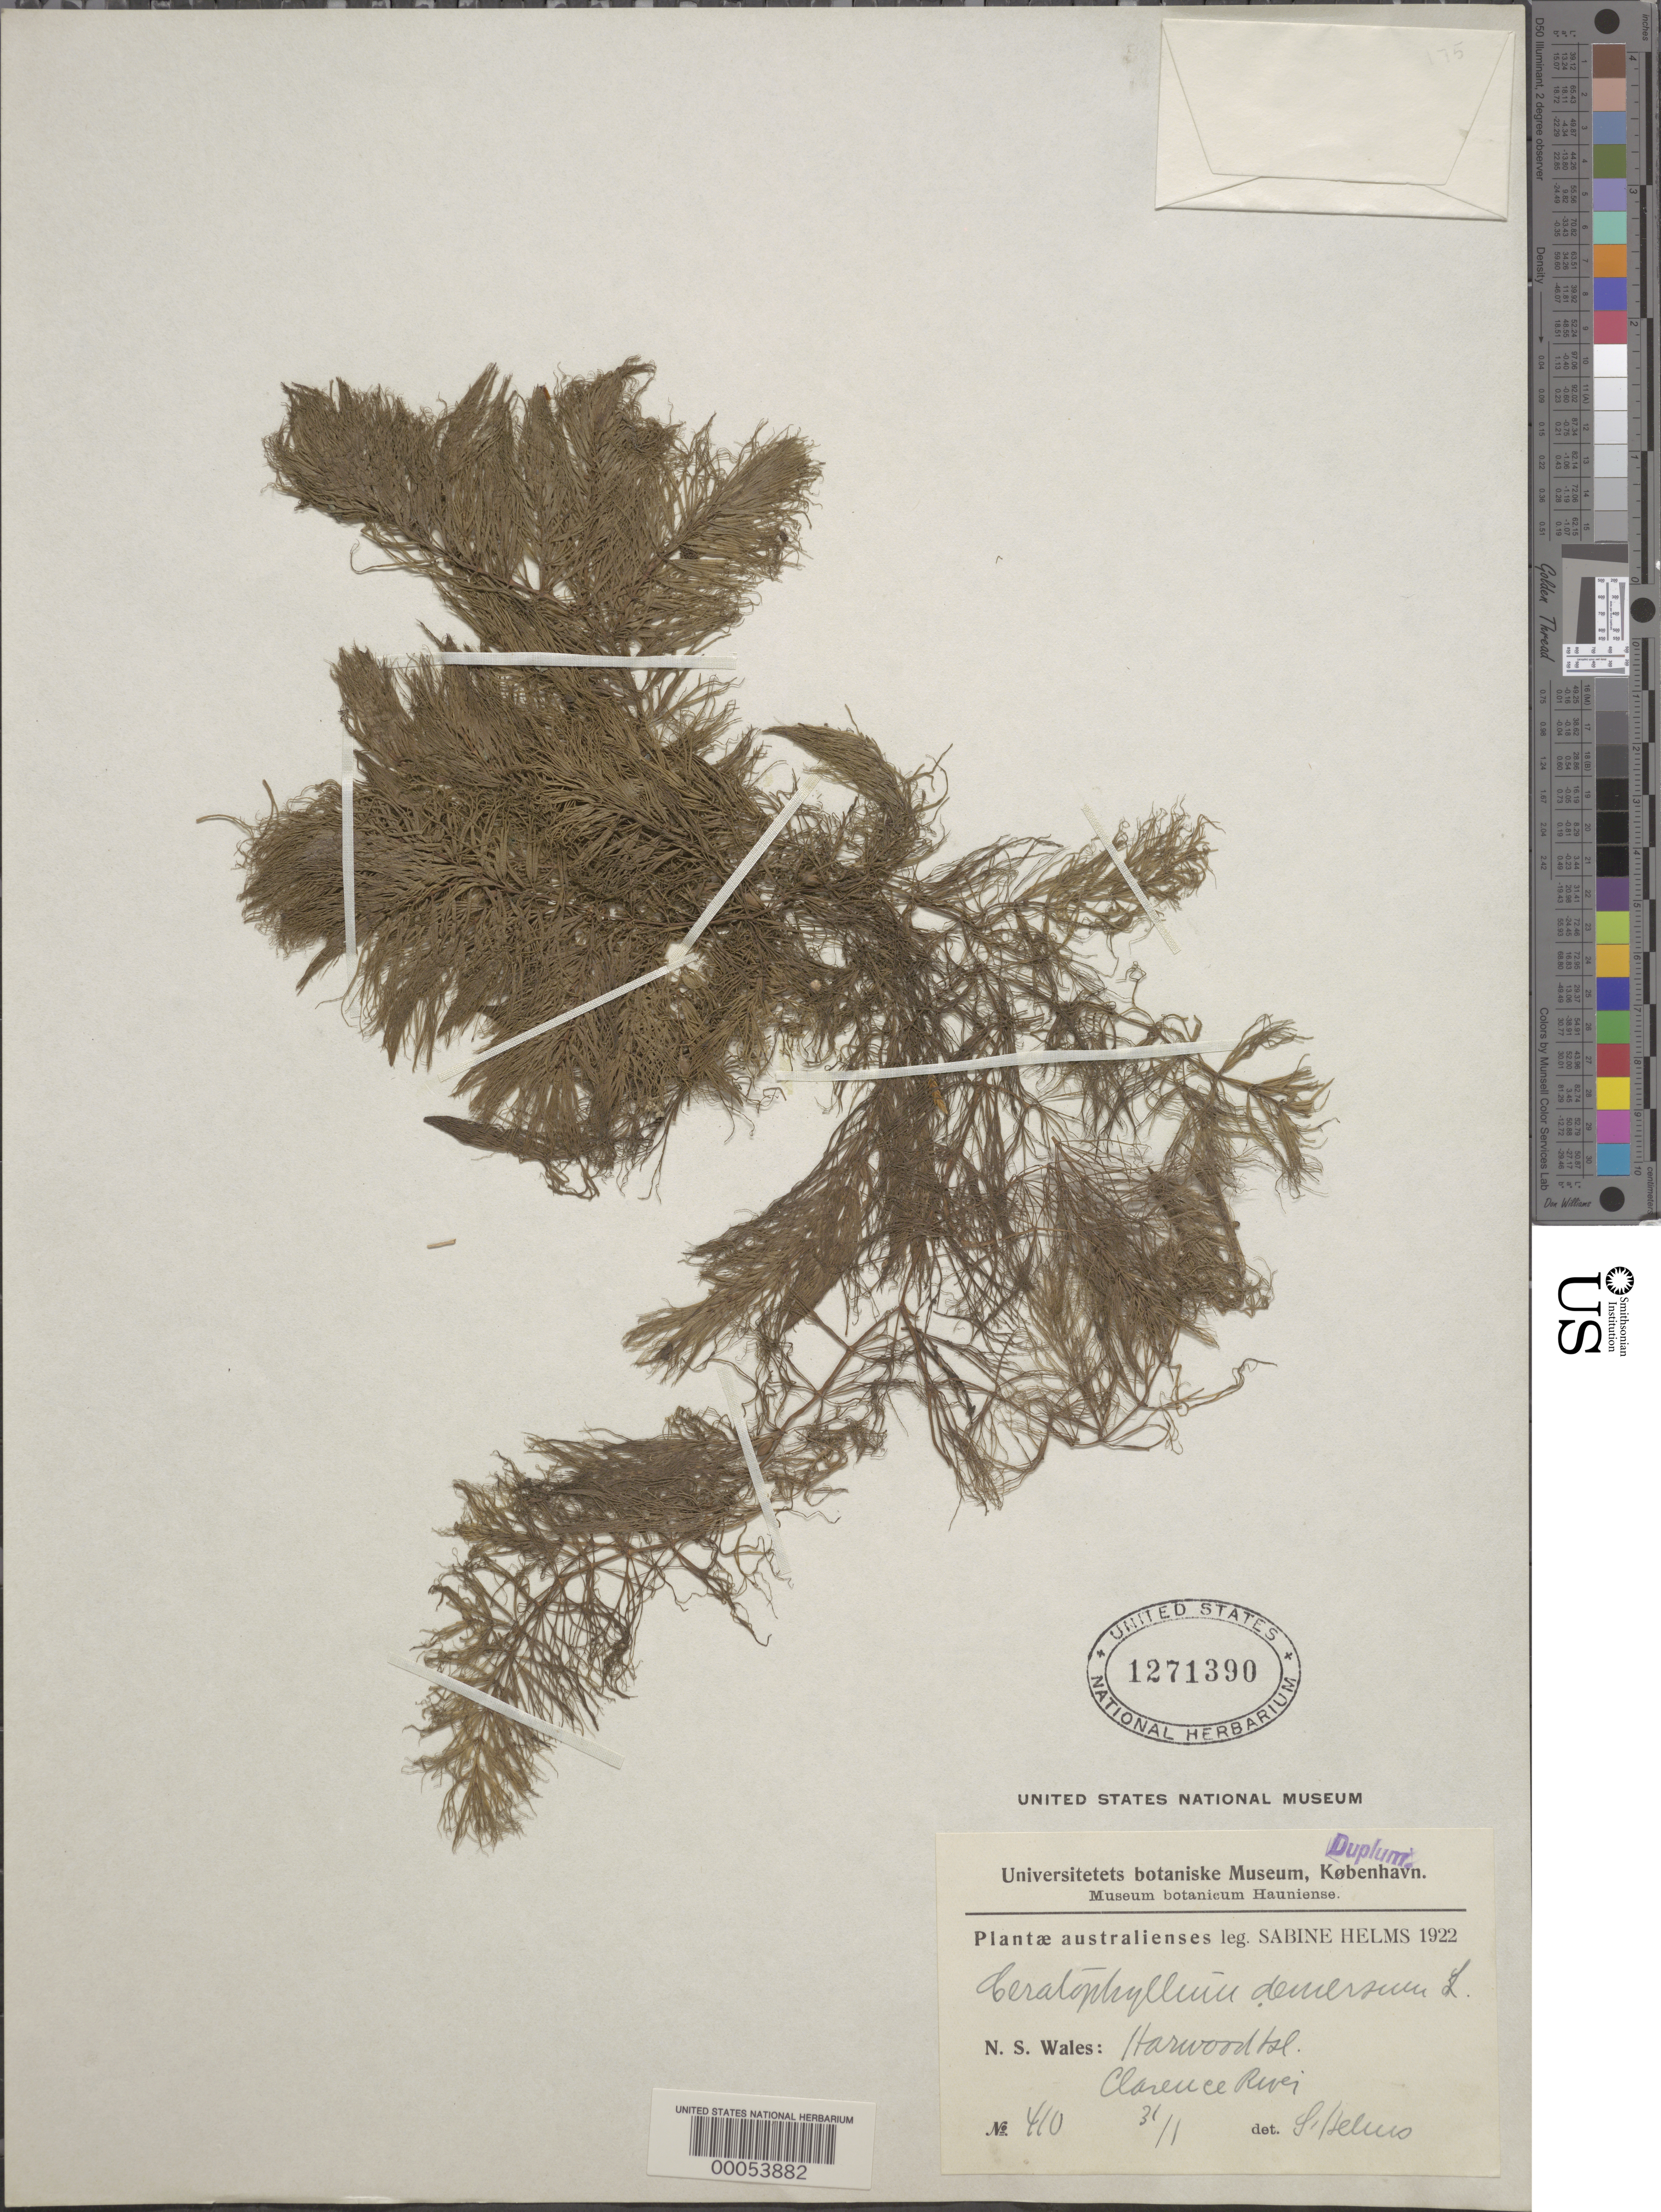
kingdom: Plantae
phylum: Tracheophyta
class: Magnoliopsida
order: Ceratophyllales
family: Ceratophyllaceae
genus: Ceratophyllum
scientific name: Ceratophyllum demersum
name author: L.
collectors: S. Helms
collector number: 410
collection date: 1922-01-31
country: Australia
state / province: New South Wales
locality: Australienses. Harwood Isl. Clarence River.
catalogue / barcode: US 1271390